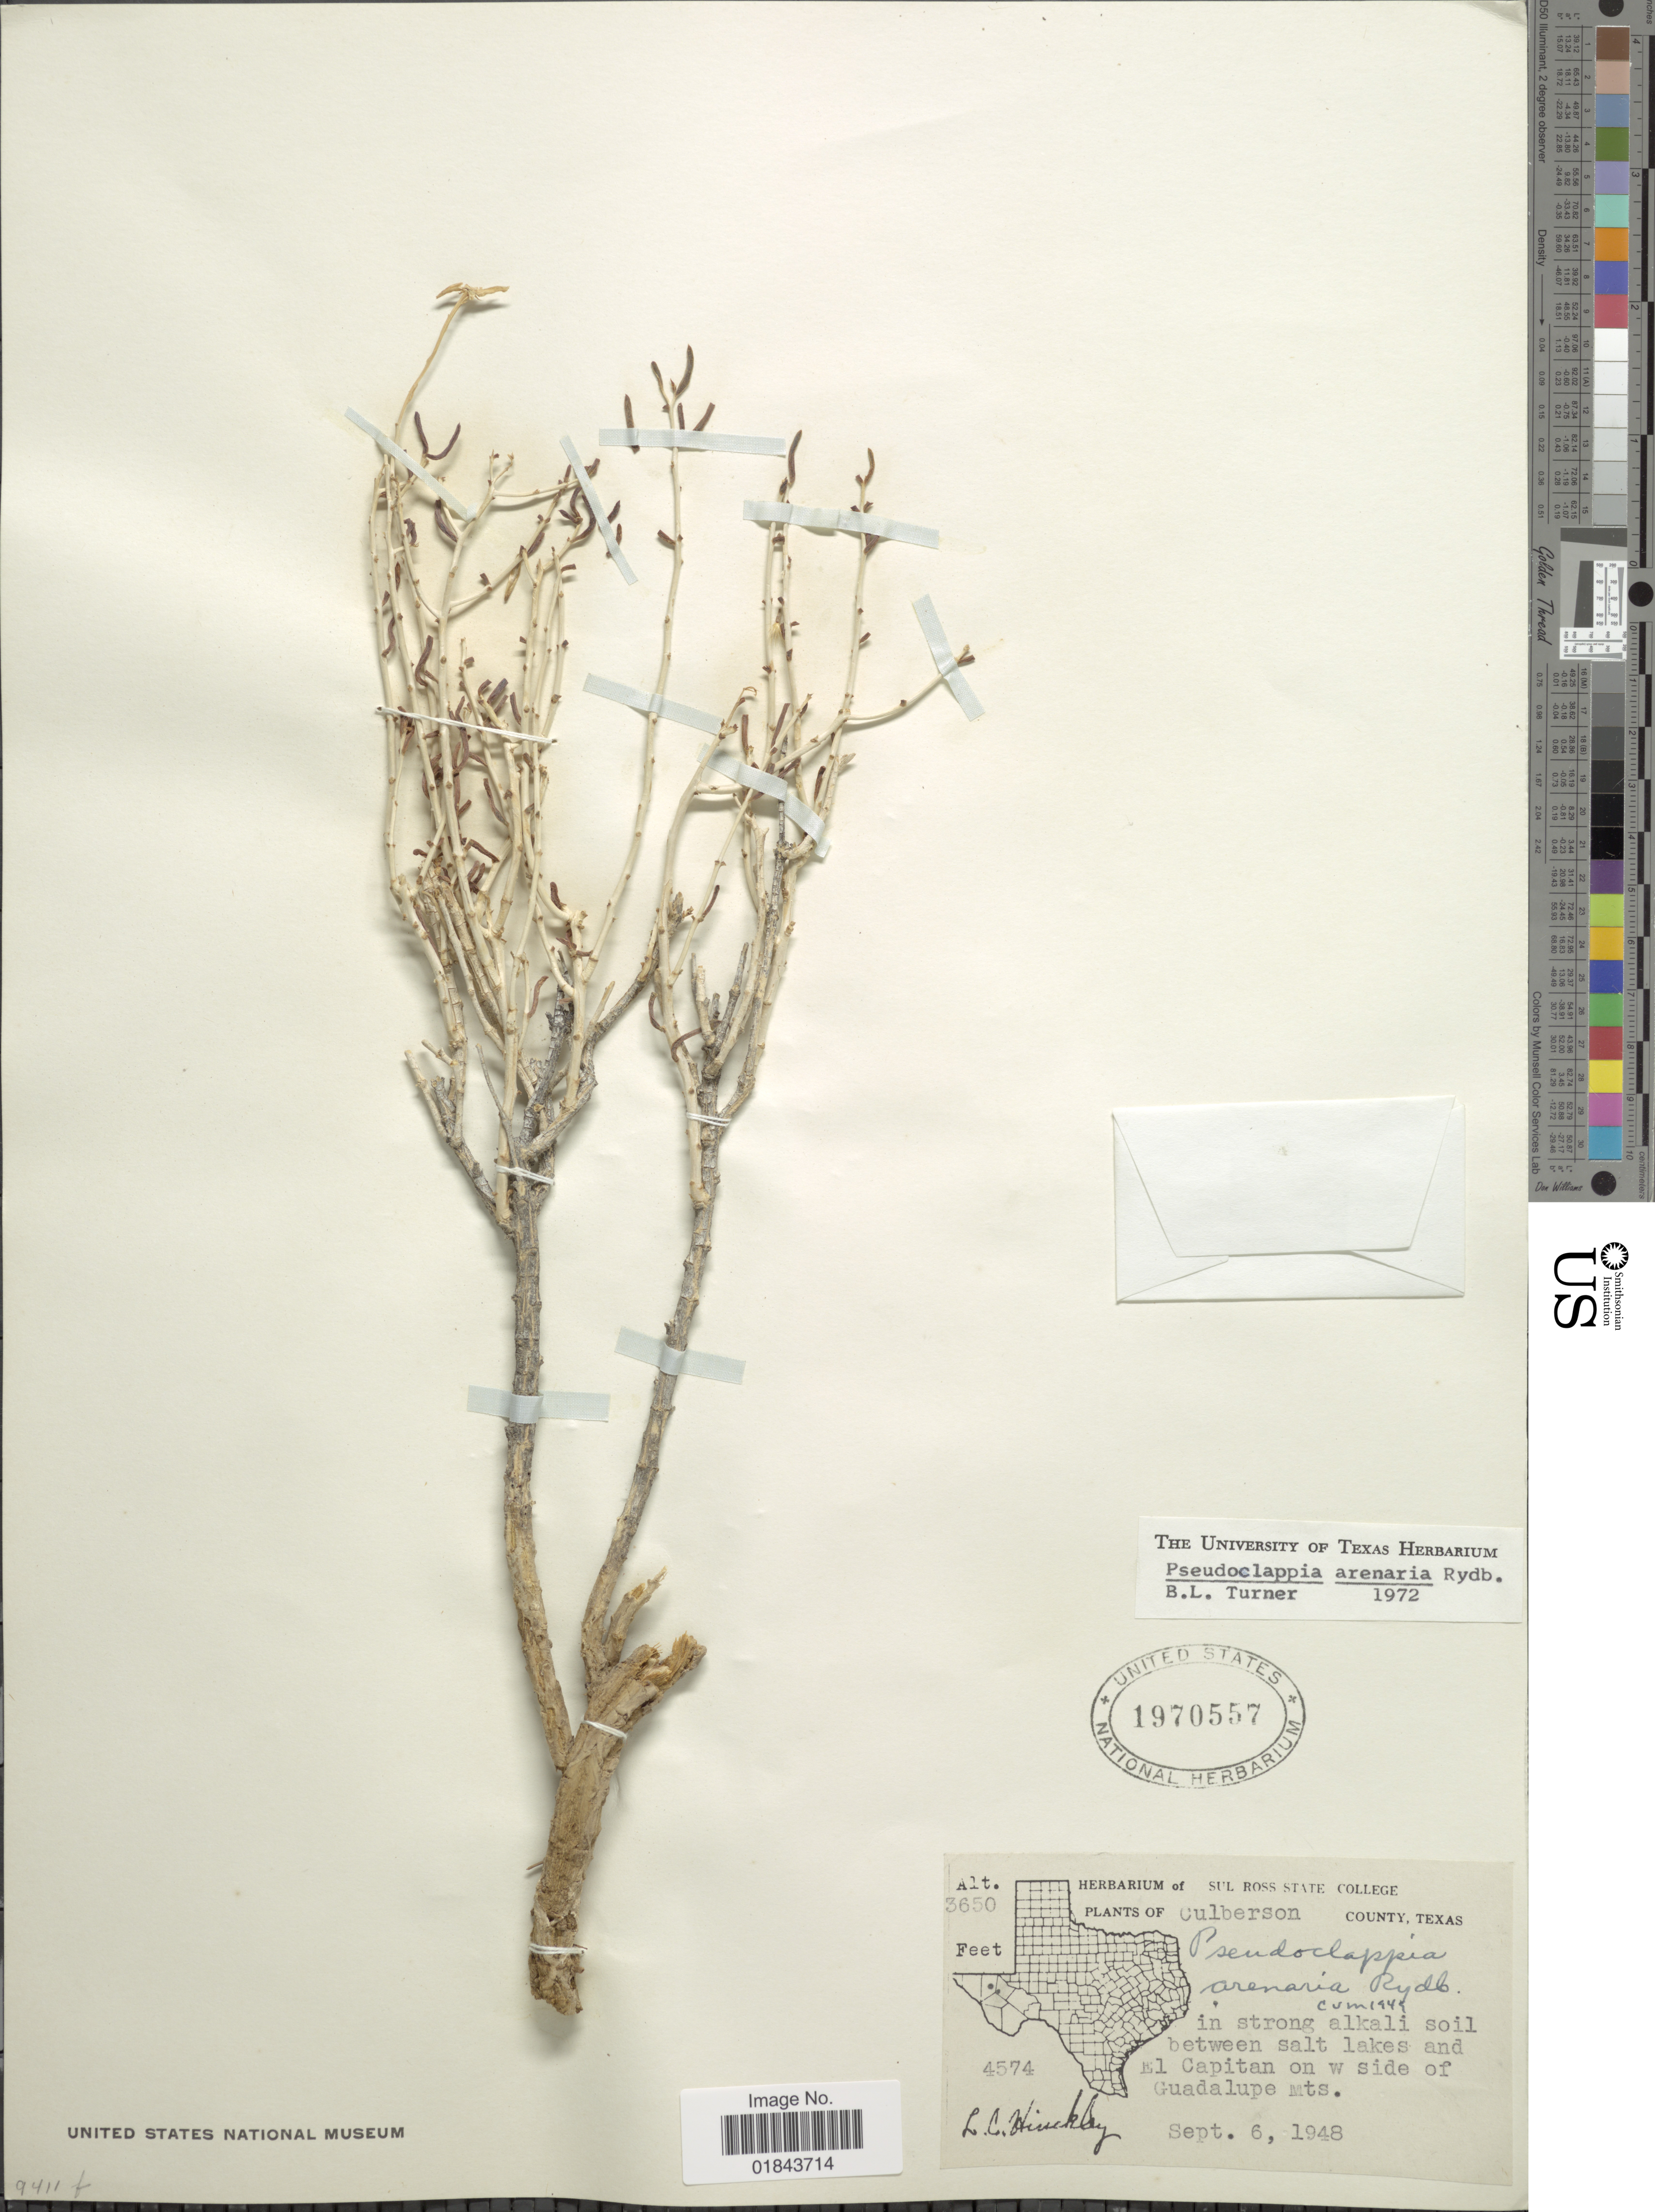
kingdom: Plantae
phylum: Tracheophyta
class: Magnoliopsida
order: Asterales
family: Asteraceae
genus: Pseudoclappia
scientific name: Pseudoclappia arenaria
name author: Rydb.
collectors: L. Hinckley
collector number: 4574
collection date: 1948-09-06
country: United States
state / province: Texas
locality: Culberson County, Texas. In strong alkali soil between salt lakes and El Capitan on w side of Guadalupe Mts.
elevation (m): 1113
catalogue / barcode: US 1970557